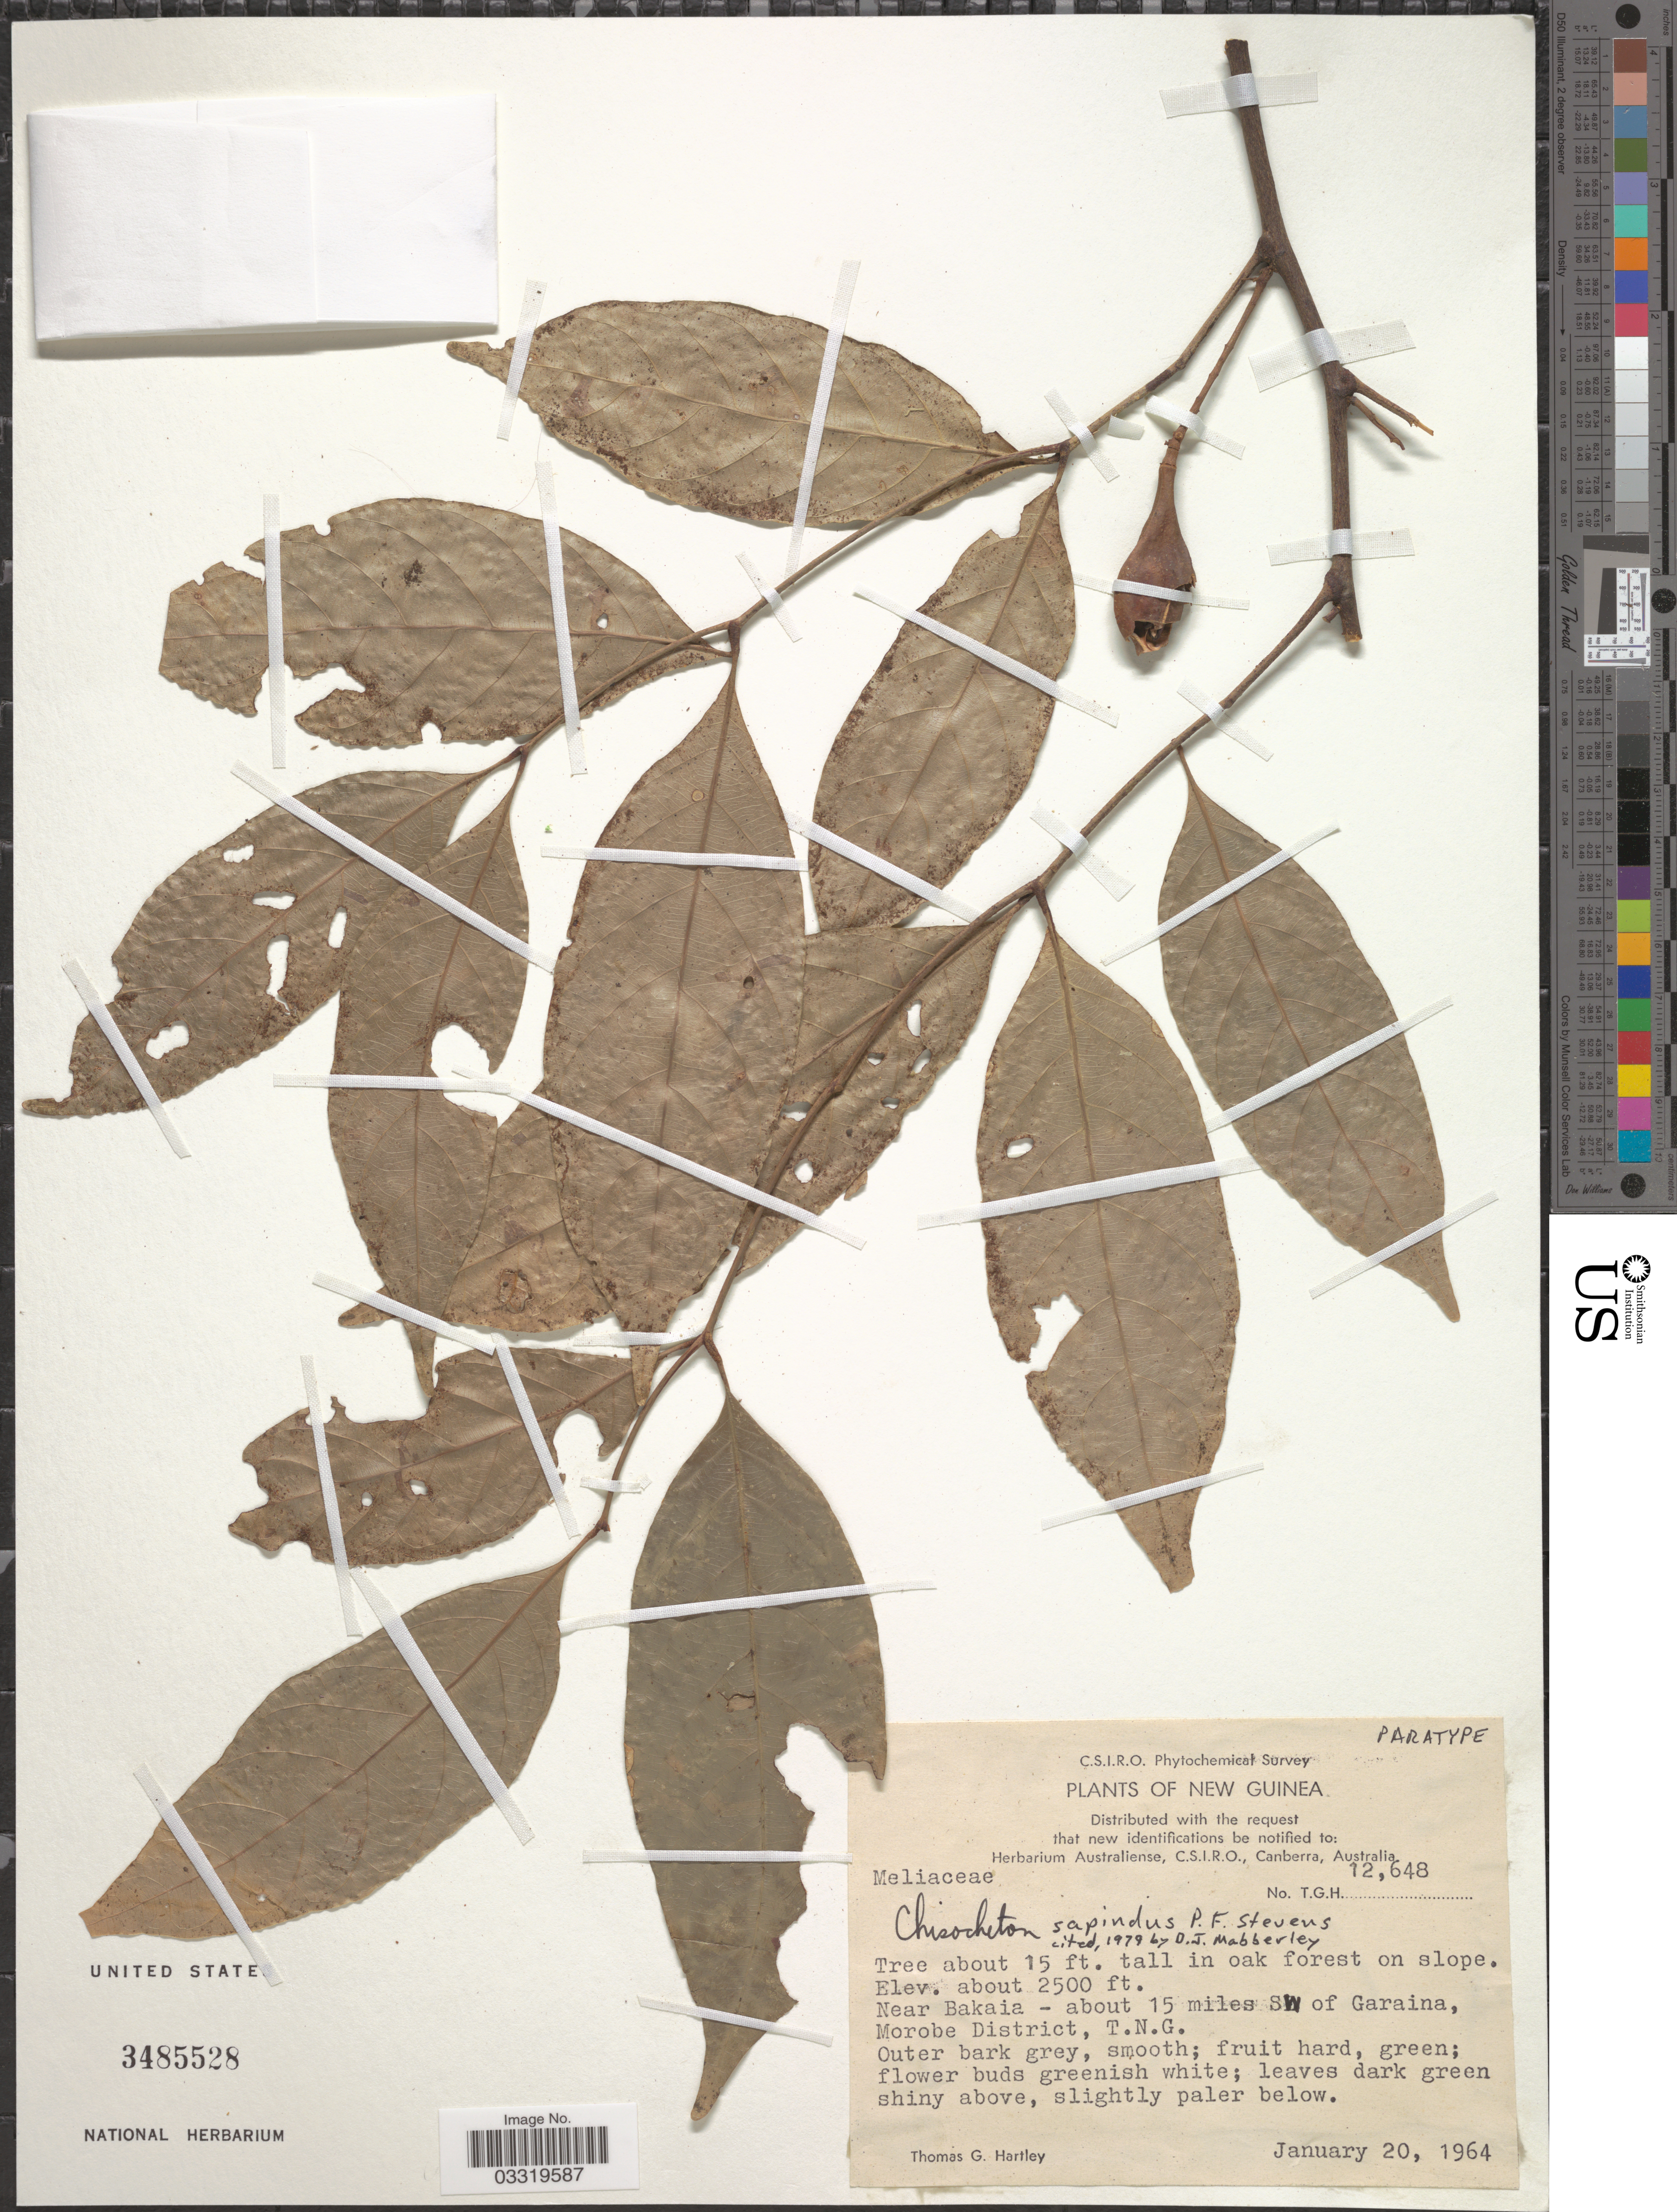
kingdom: Plantae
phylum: Tracheophyta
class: Magnoliopsida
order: Sapindales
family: Meliaceae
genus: Chisocheton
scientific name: Chisocheton sapindinus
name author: P.F. Stevens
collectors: T. G. Hartley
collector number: TGH12648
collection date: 1964-01-20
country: Papua New Guinea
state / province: Morobe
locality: New Guinea. Near Bakaia - about 15 miles SW of Garaina, Morobe District, T.N.G.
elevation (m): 762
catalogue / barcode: US 3485528